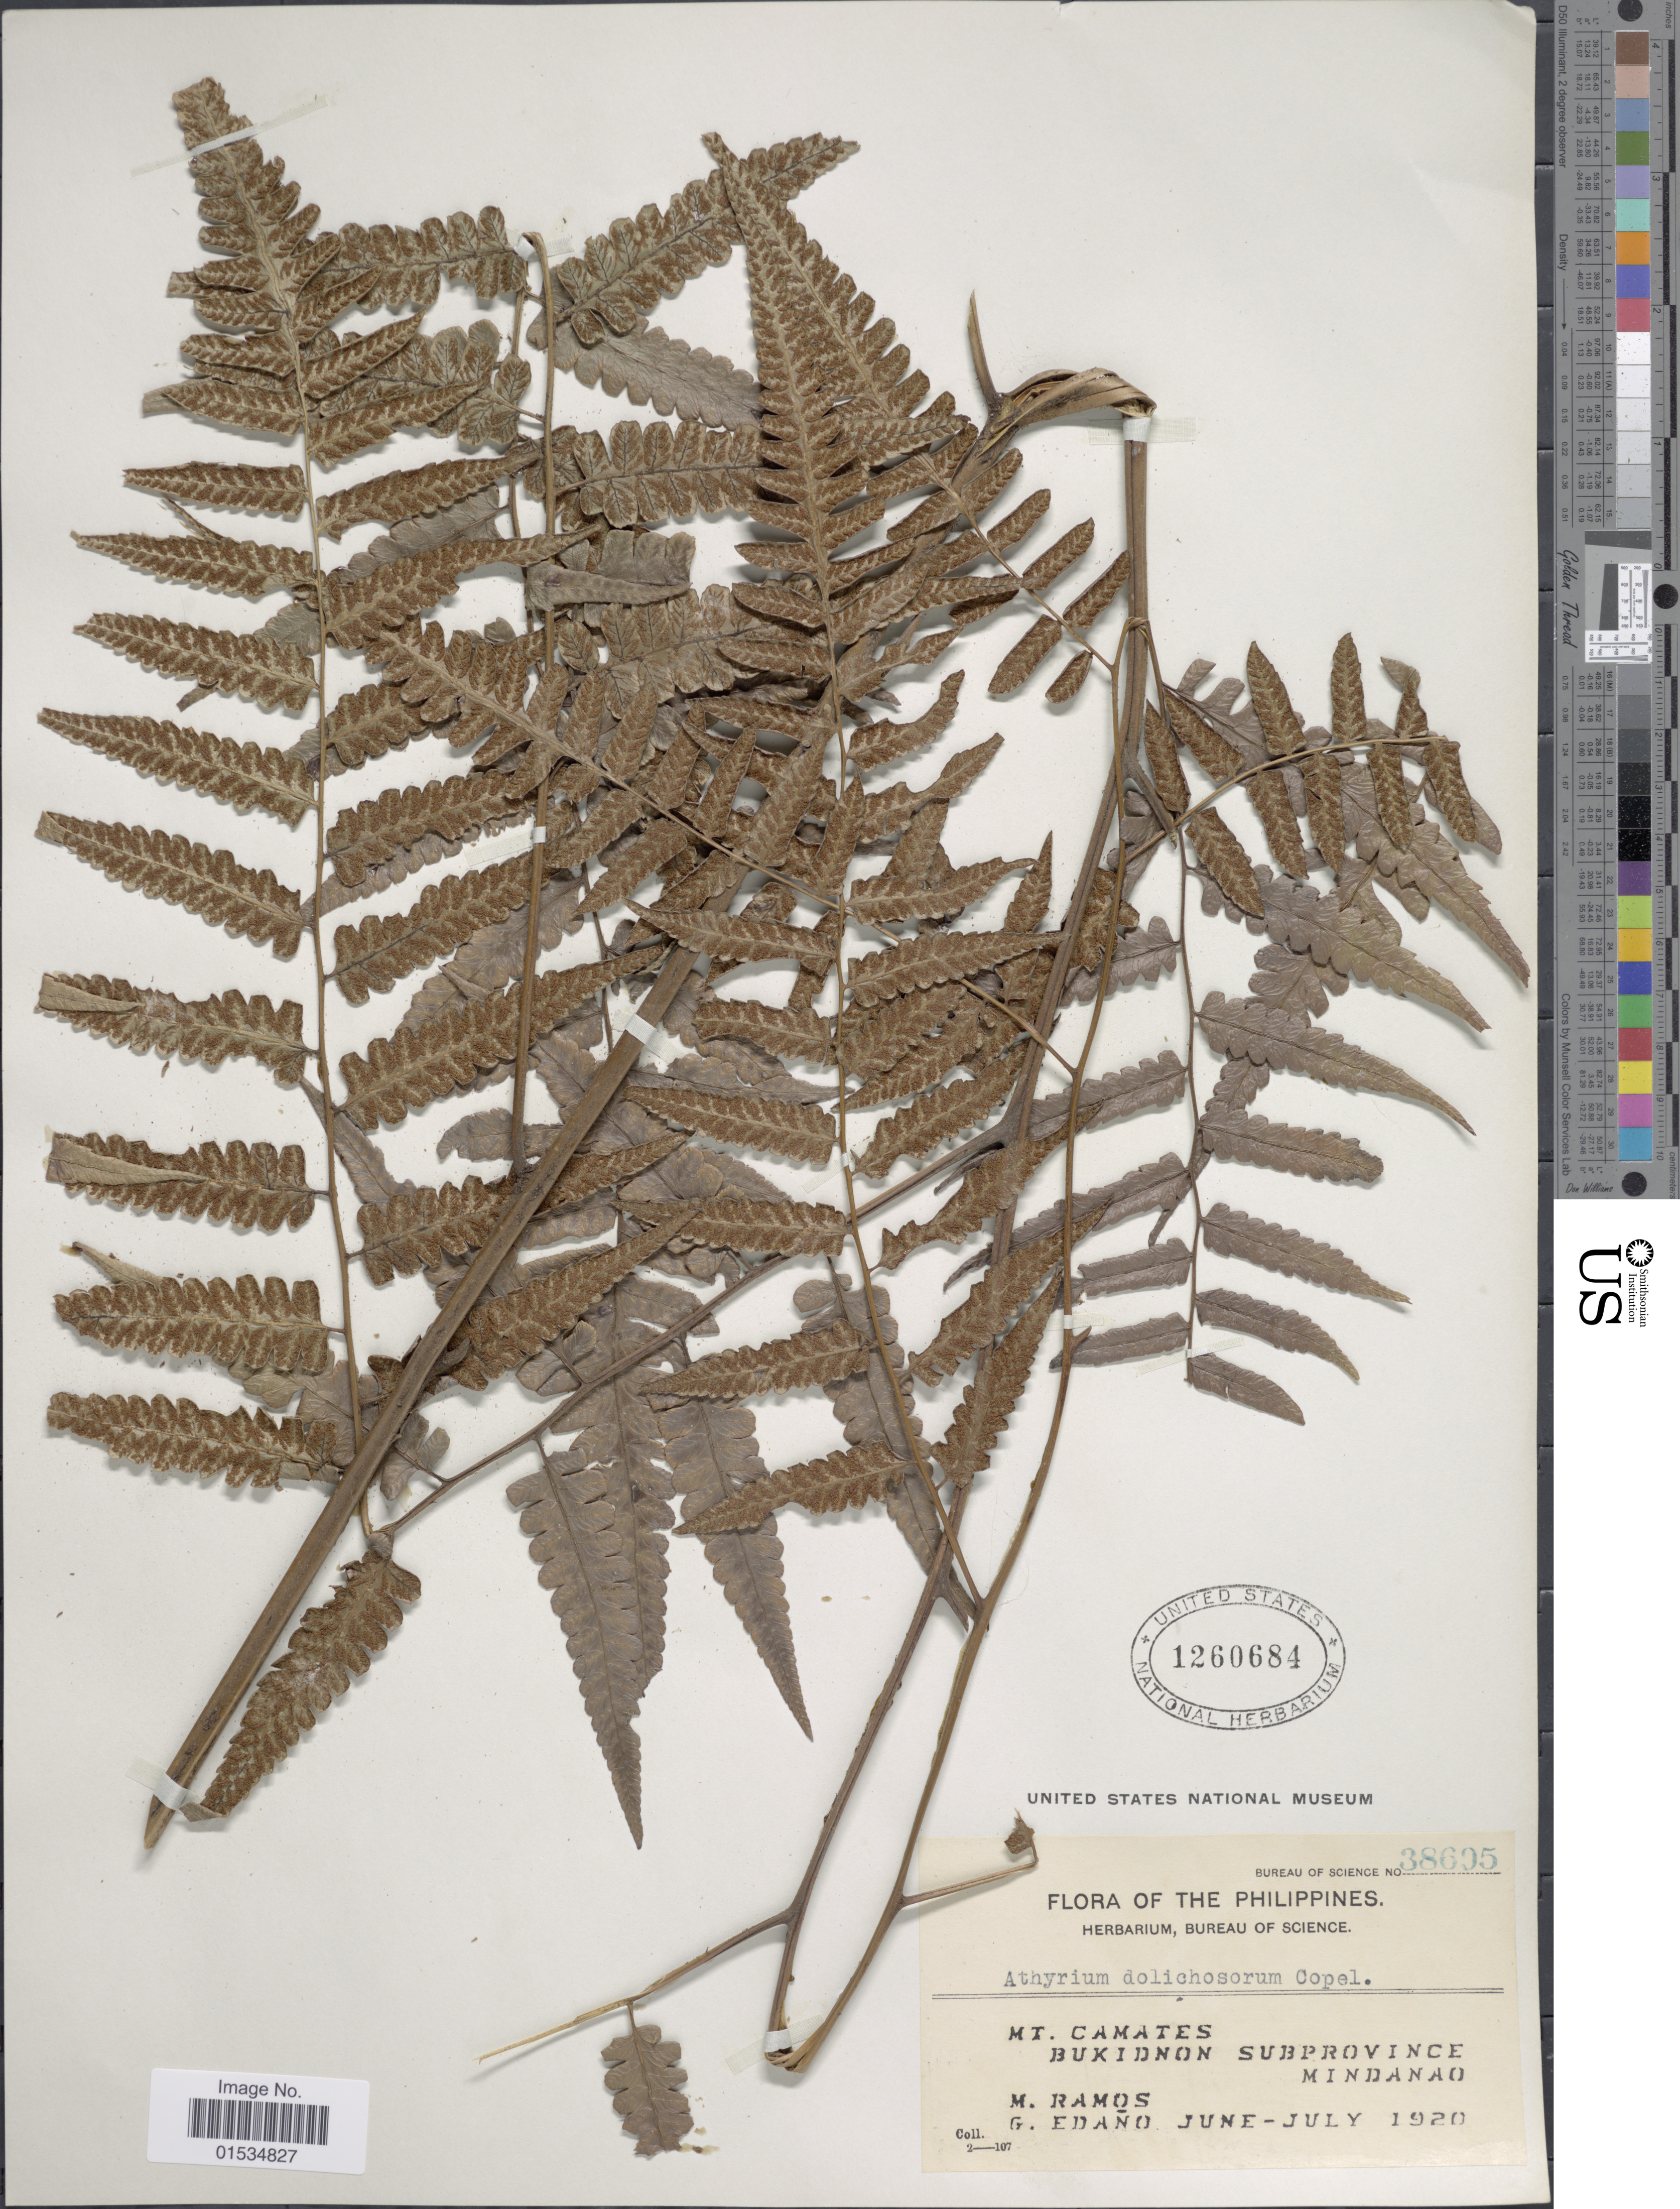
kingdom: Plantae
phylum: Tracheophyta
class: Polypodiopsida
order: Polypodiales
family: Athyriaceae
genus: Diplazium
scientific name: Diplazium dilatatum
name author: Blume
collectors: M. Ramos & G. Edaño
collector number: Bureau of Science 38695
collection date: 1920-06/1920-07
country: Philippines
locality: Mt. Camates, Bukidnon Subprovince Mindanao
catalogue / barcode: US 1260684